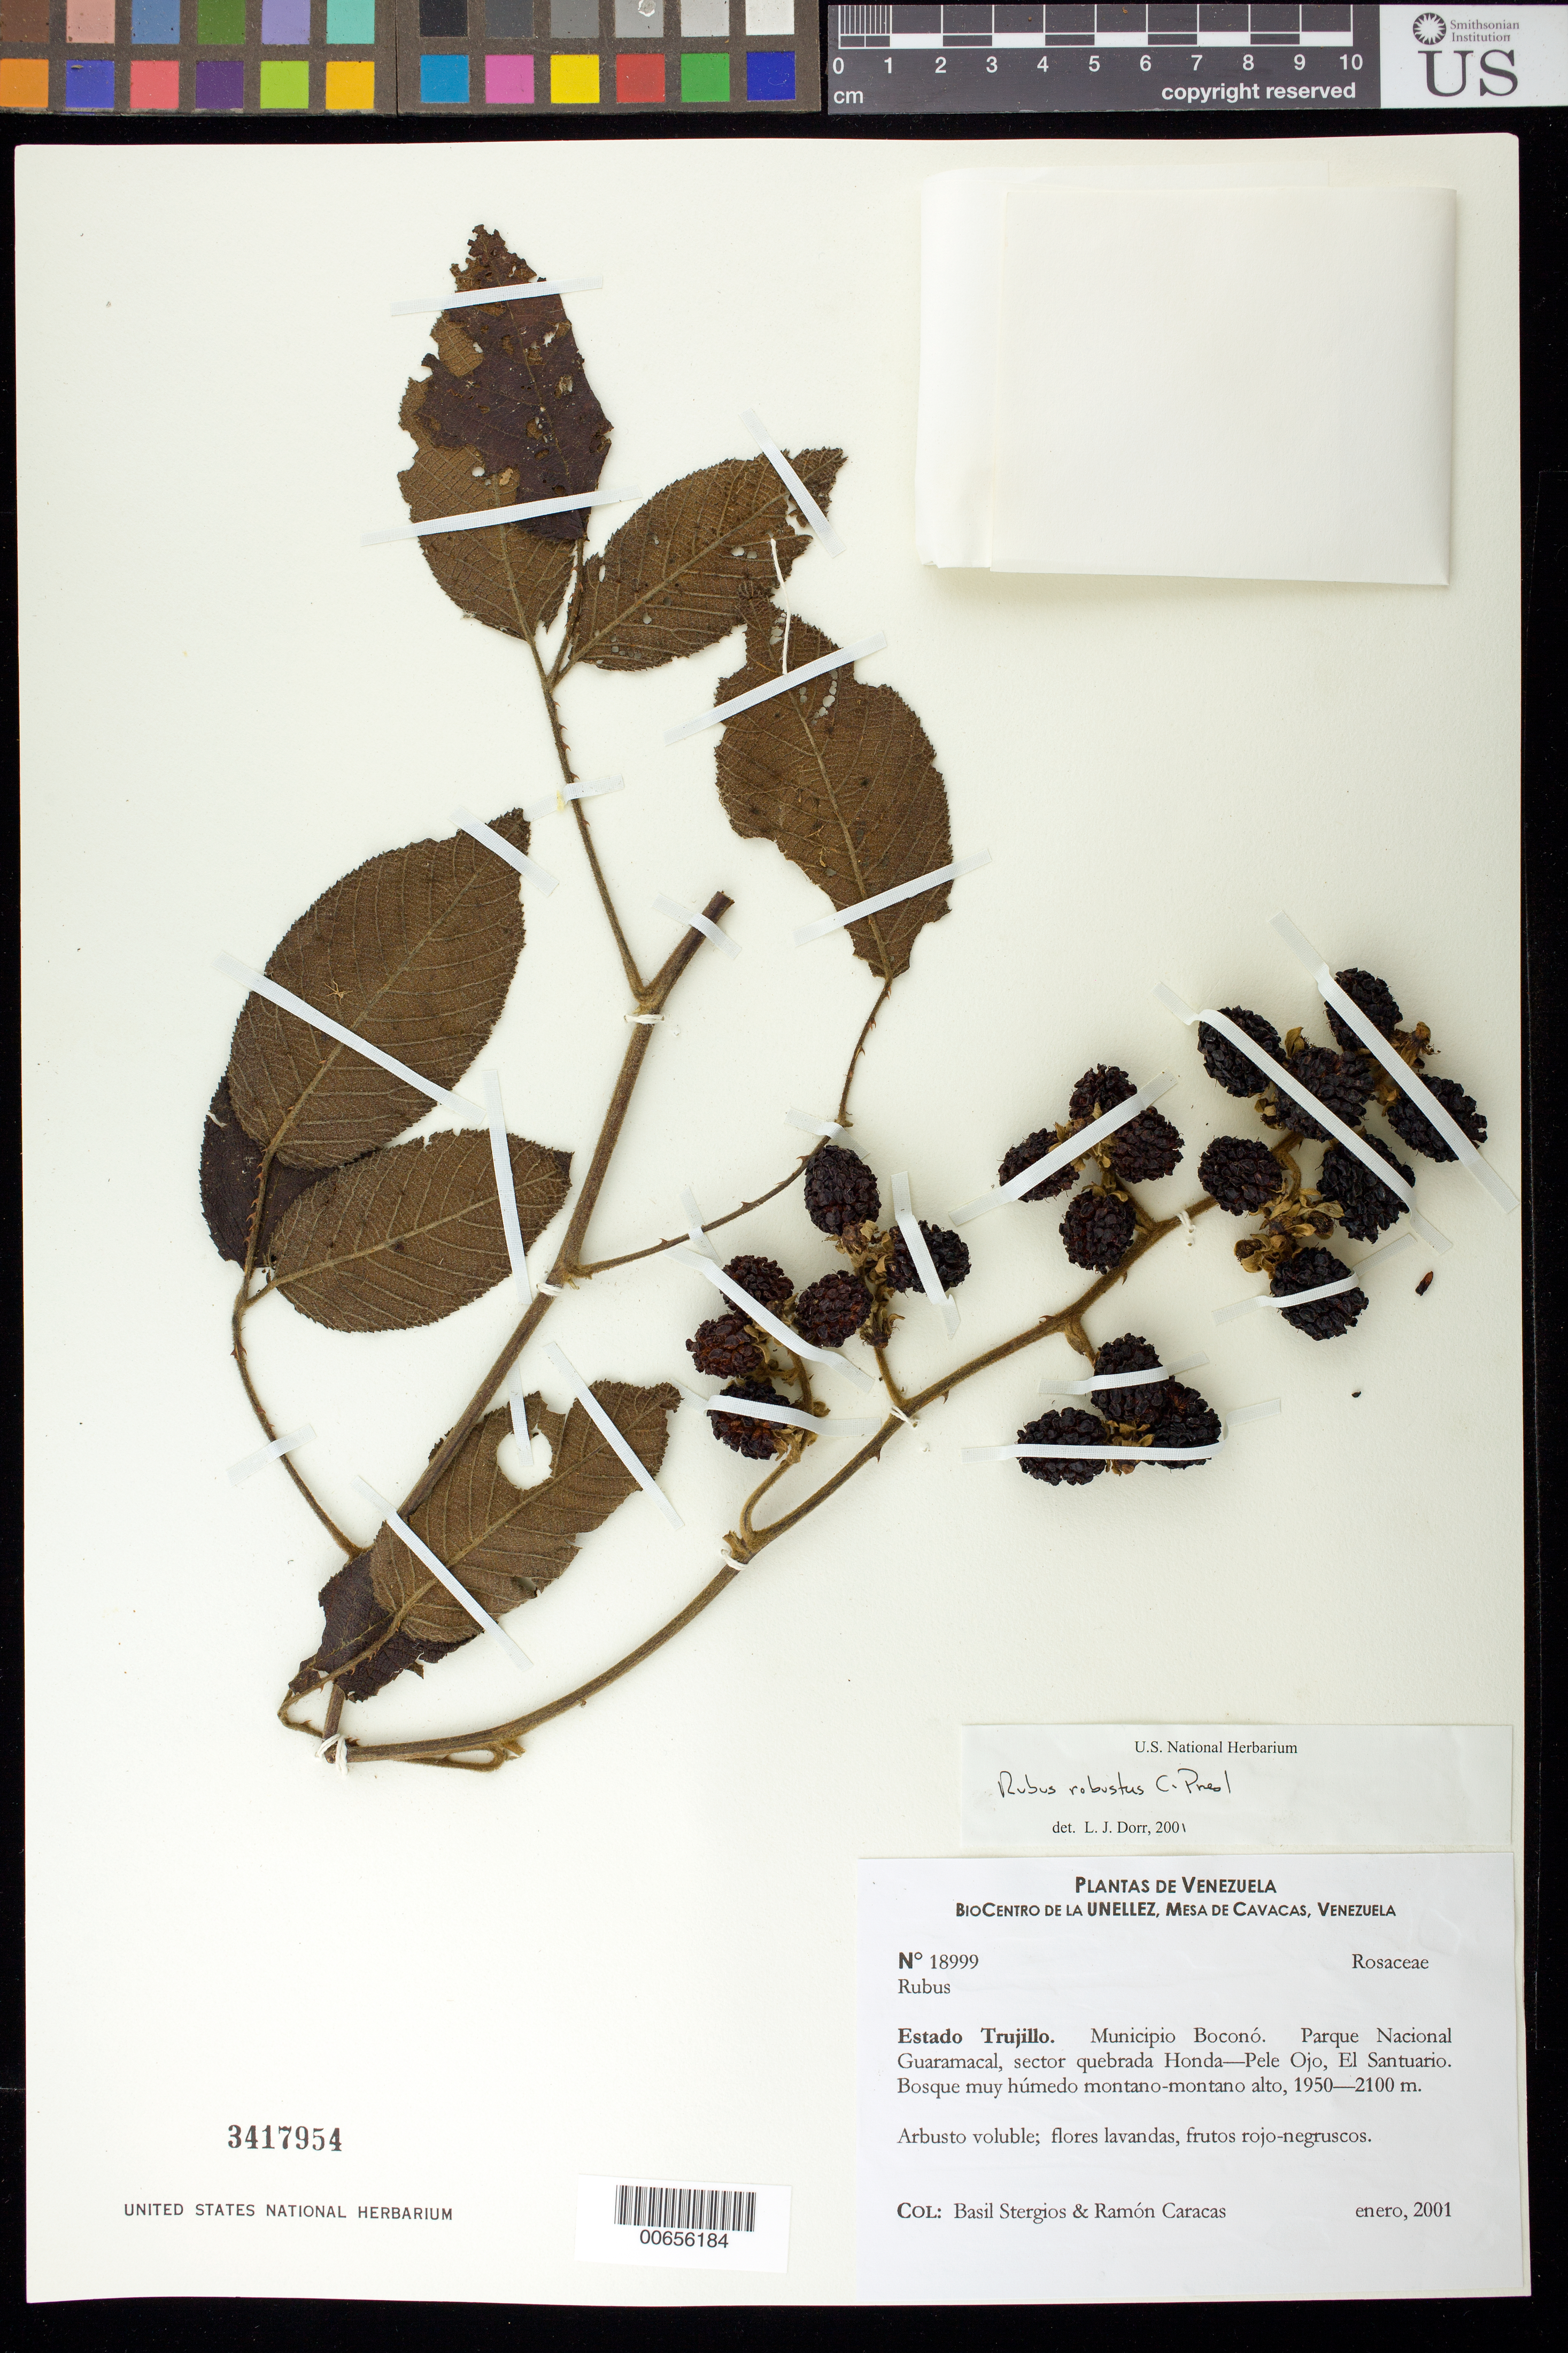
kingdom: Plantae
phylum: Tracheophyta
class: Magnoliopsida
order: Rosales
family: Rosaceae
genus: Rubus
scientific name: Rubus robustus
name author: C. Presl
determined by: Dorr, L. J., (BOT), Smithsonian Institution - National Museum of Natural History (UNITED STATES)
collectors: B. G. Stergios & R. Caracas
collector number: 18999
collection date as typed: Jan 2001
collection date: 2001-01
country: Venezuela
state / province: Trujillo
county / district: Boconó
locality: Parque Nacional Guaramacal, sector quebrada Honda-Pele Ojo, El Santuario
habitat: Bosque muy húmedo montano-montano alto.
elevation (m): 1950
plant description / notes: F, NY, PORT, US, VEN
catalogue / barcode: US 3417954